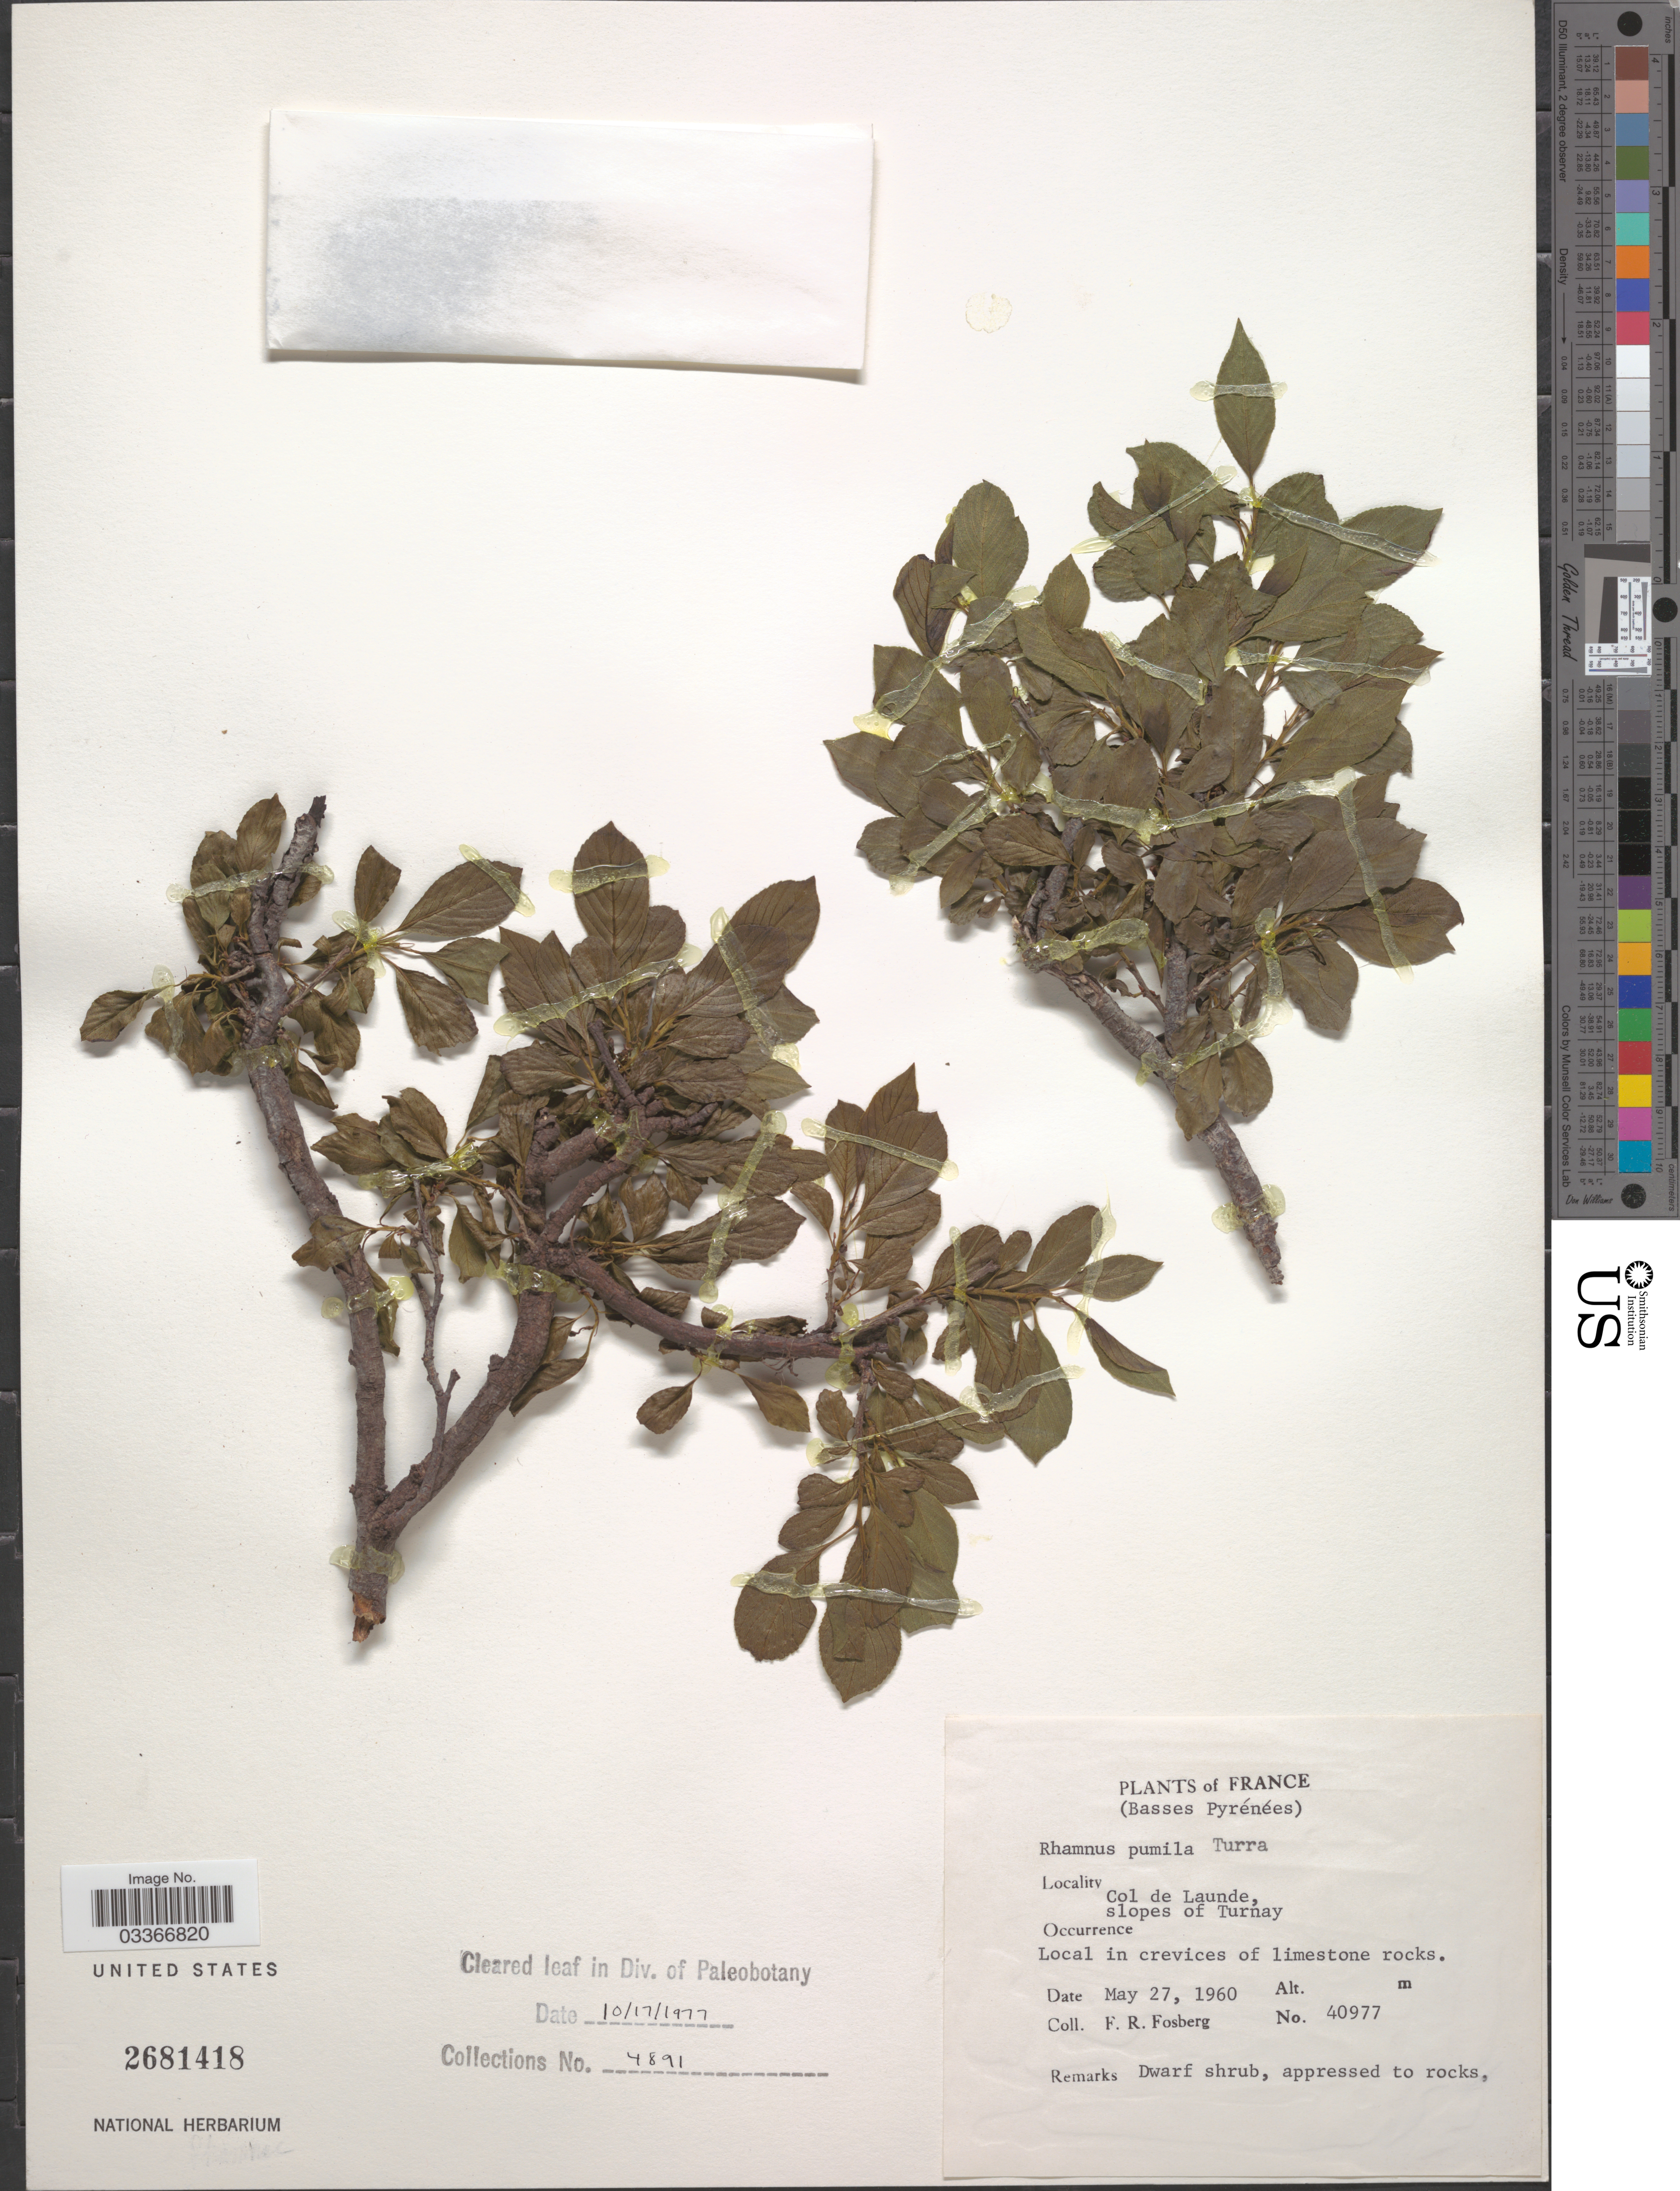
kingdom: Plantae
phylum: Tracheophyta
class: Magnoliopsida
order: Rosales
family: Rhamnaceae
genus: Rhamnus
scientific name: Rhamnus pumila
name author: Turra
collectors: F. R. Fosberg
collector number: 40977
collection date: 1960-05-27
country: France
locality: (Basses Pyrénées). Col de Launde, slopes of Turnay.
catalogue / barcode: US 2681418